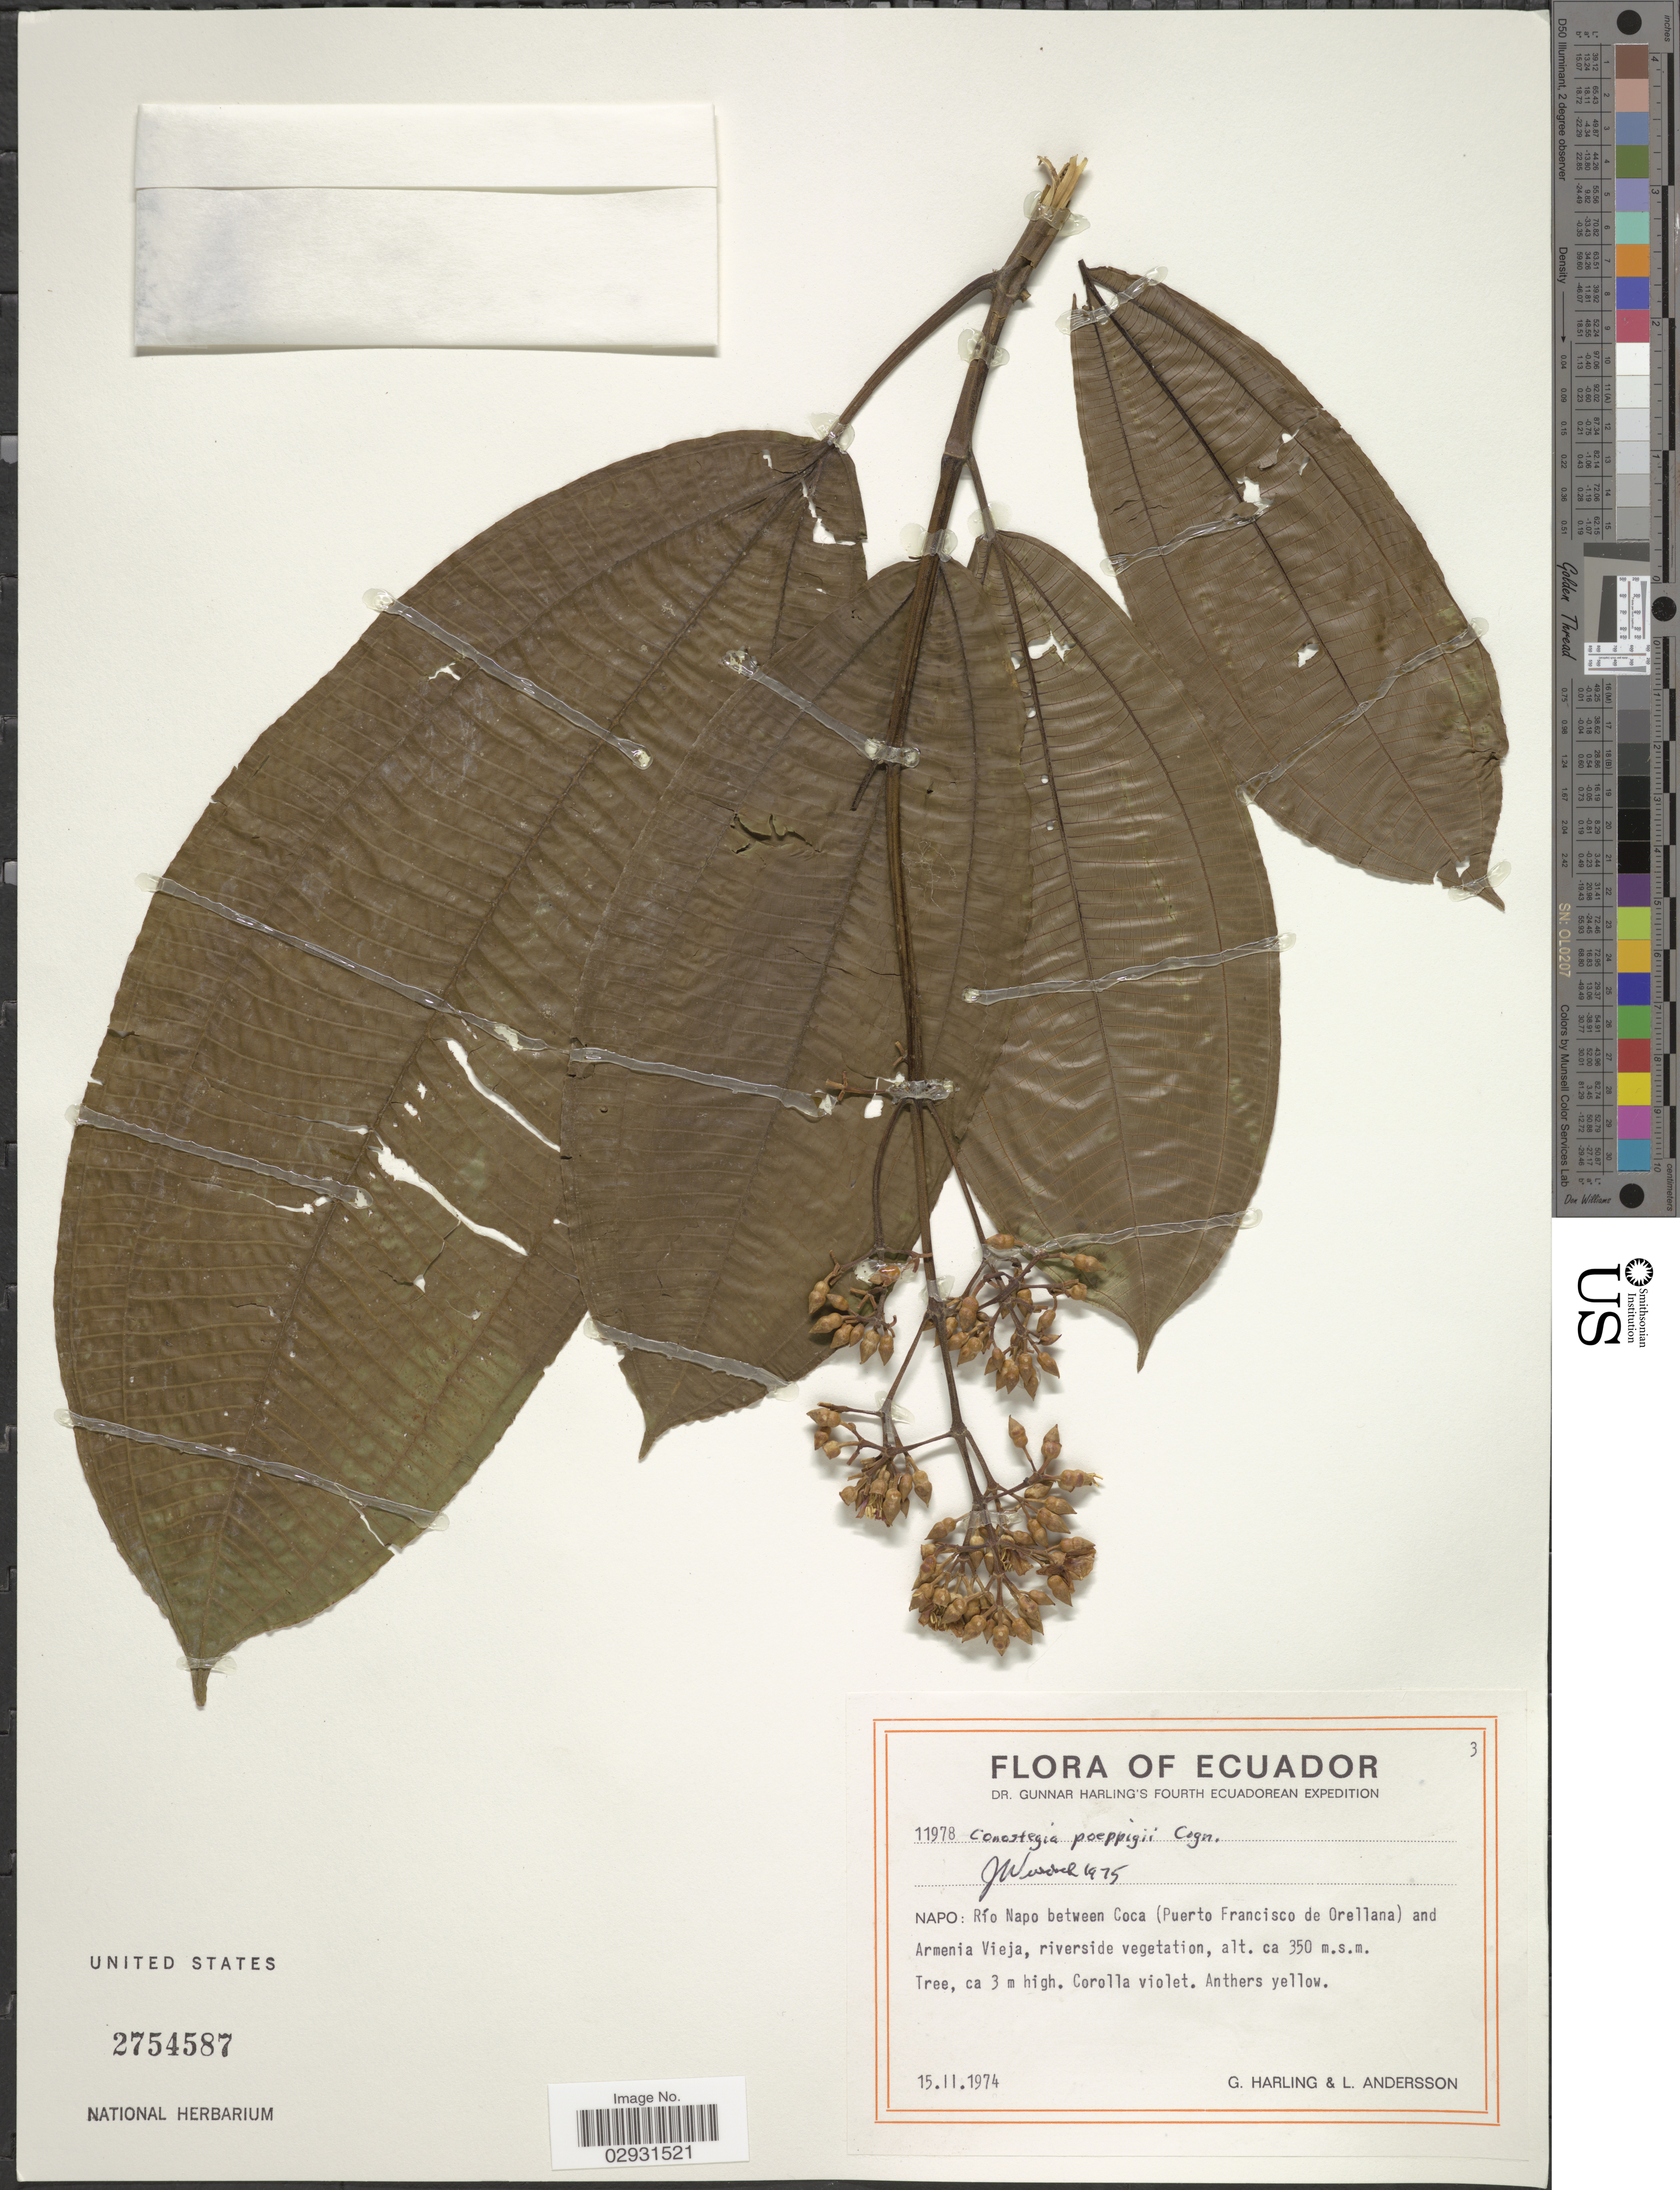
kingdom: Plantae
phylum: Tracheophyta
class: Magnoliopsida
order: Myrtales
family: Melastomataceae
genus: Conostegia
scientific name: Conostegia superba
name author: Naudin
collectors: G. Harling & L. Andersson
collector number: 11978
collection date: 1974-02-15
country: Ecuador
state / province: Napo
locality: Río Napo between Coca (Puerto Francisco de Orellana) and Armenia Vieja.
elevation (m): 350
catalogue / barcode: US 2754587